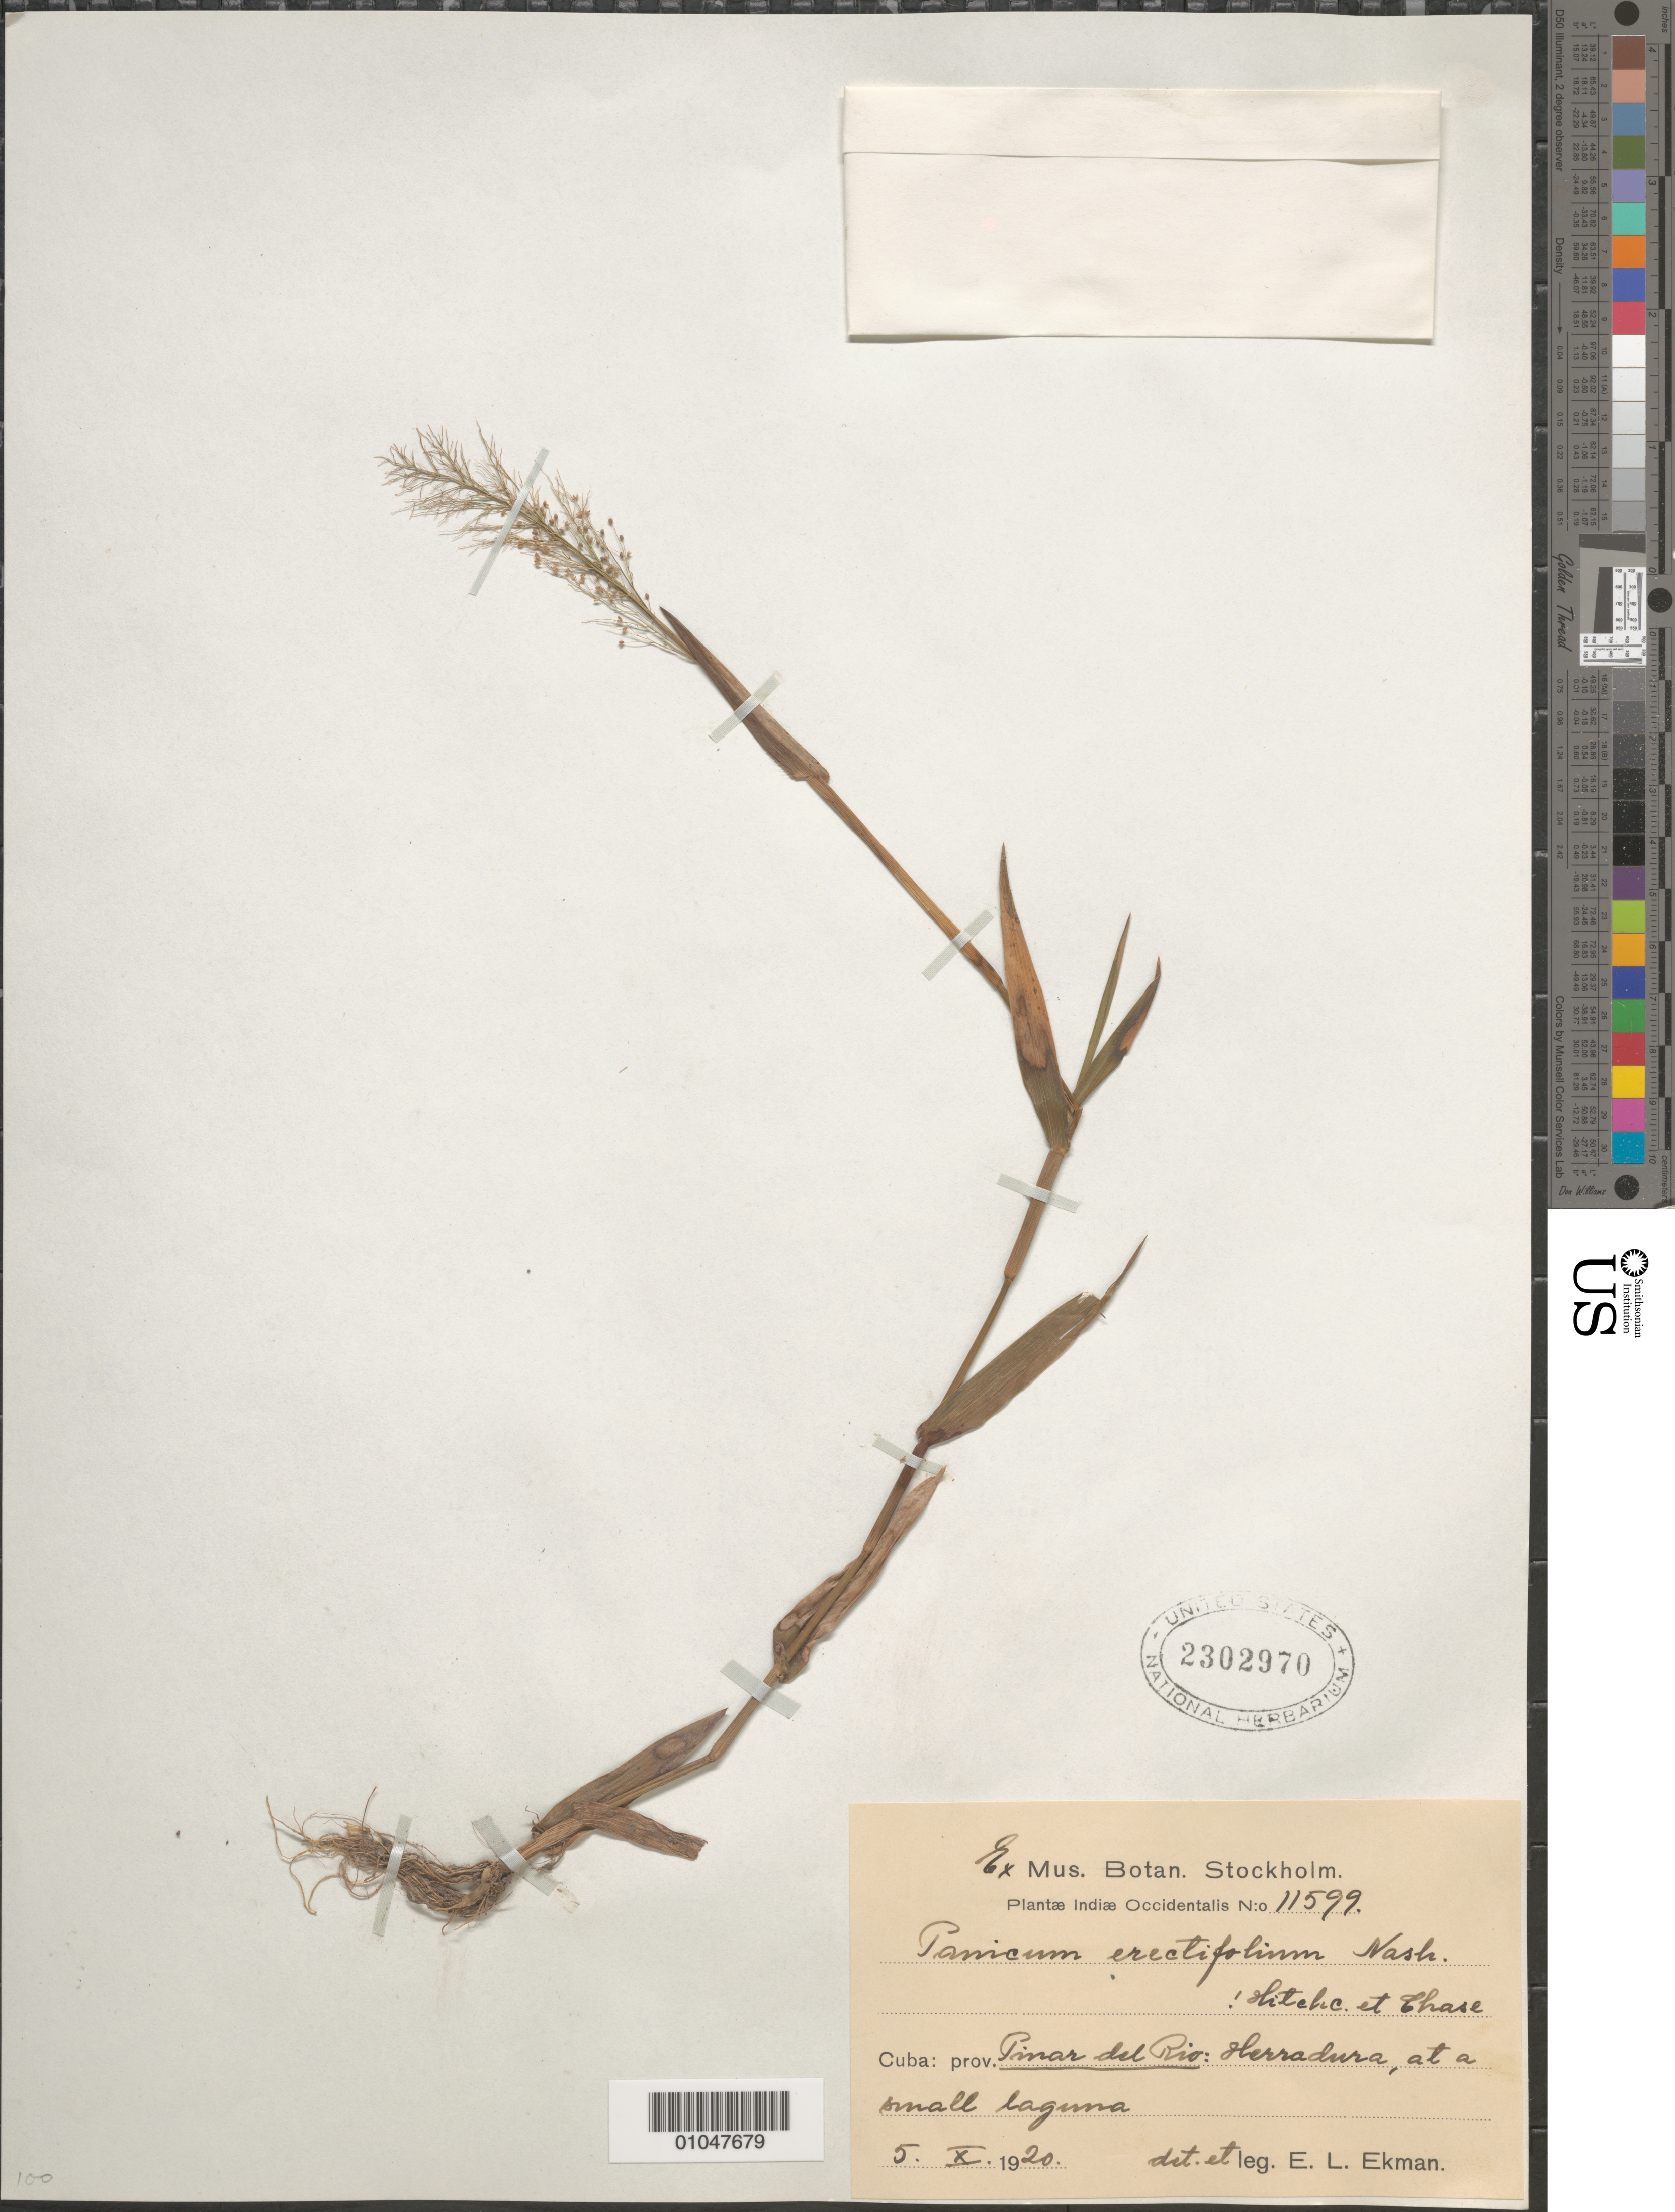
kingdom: Plantae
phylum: Tracheophyta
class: Liliopsida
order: Poales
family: Poaceae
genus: Panicum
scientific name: Panicum erectifolium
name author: Nash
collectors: E. L. Ekman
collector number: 11599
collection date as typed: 05 Sep 1920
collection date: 1920-09-05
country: Cuba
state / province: Pinar del Rio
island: Cuba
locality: Herradura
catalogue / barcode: US 2302970